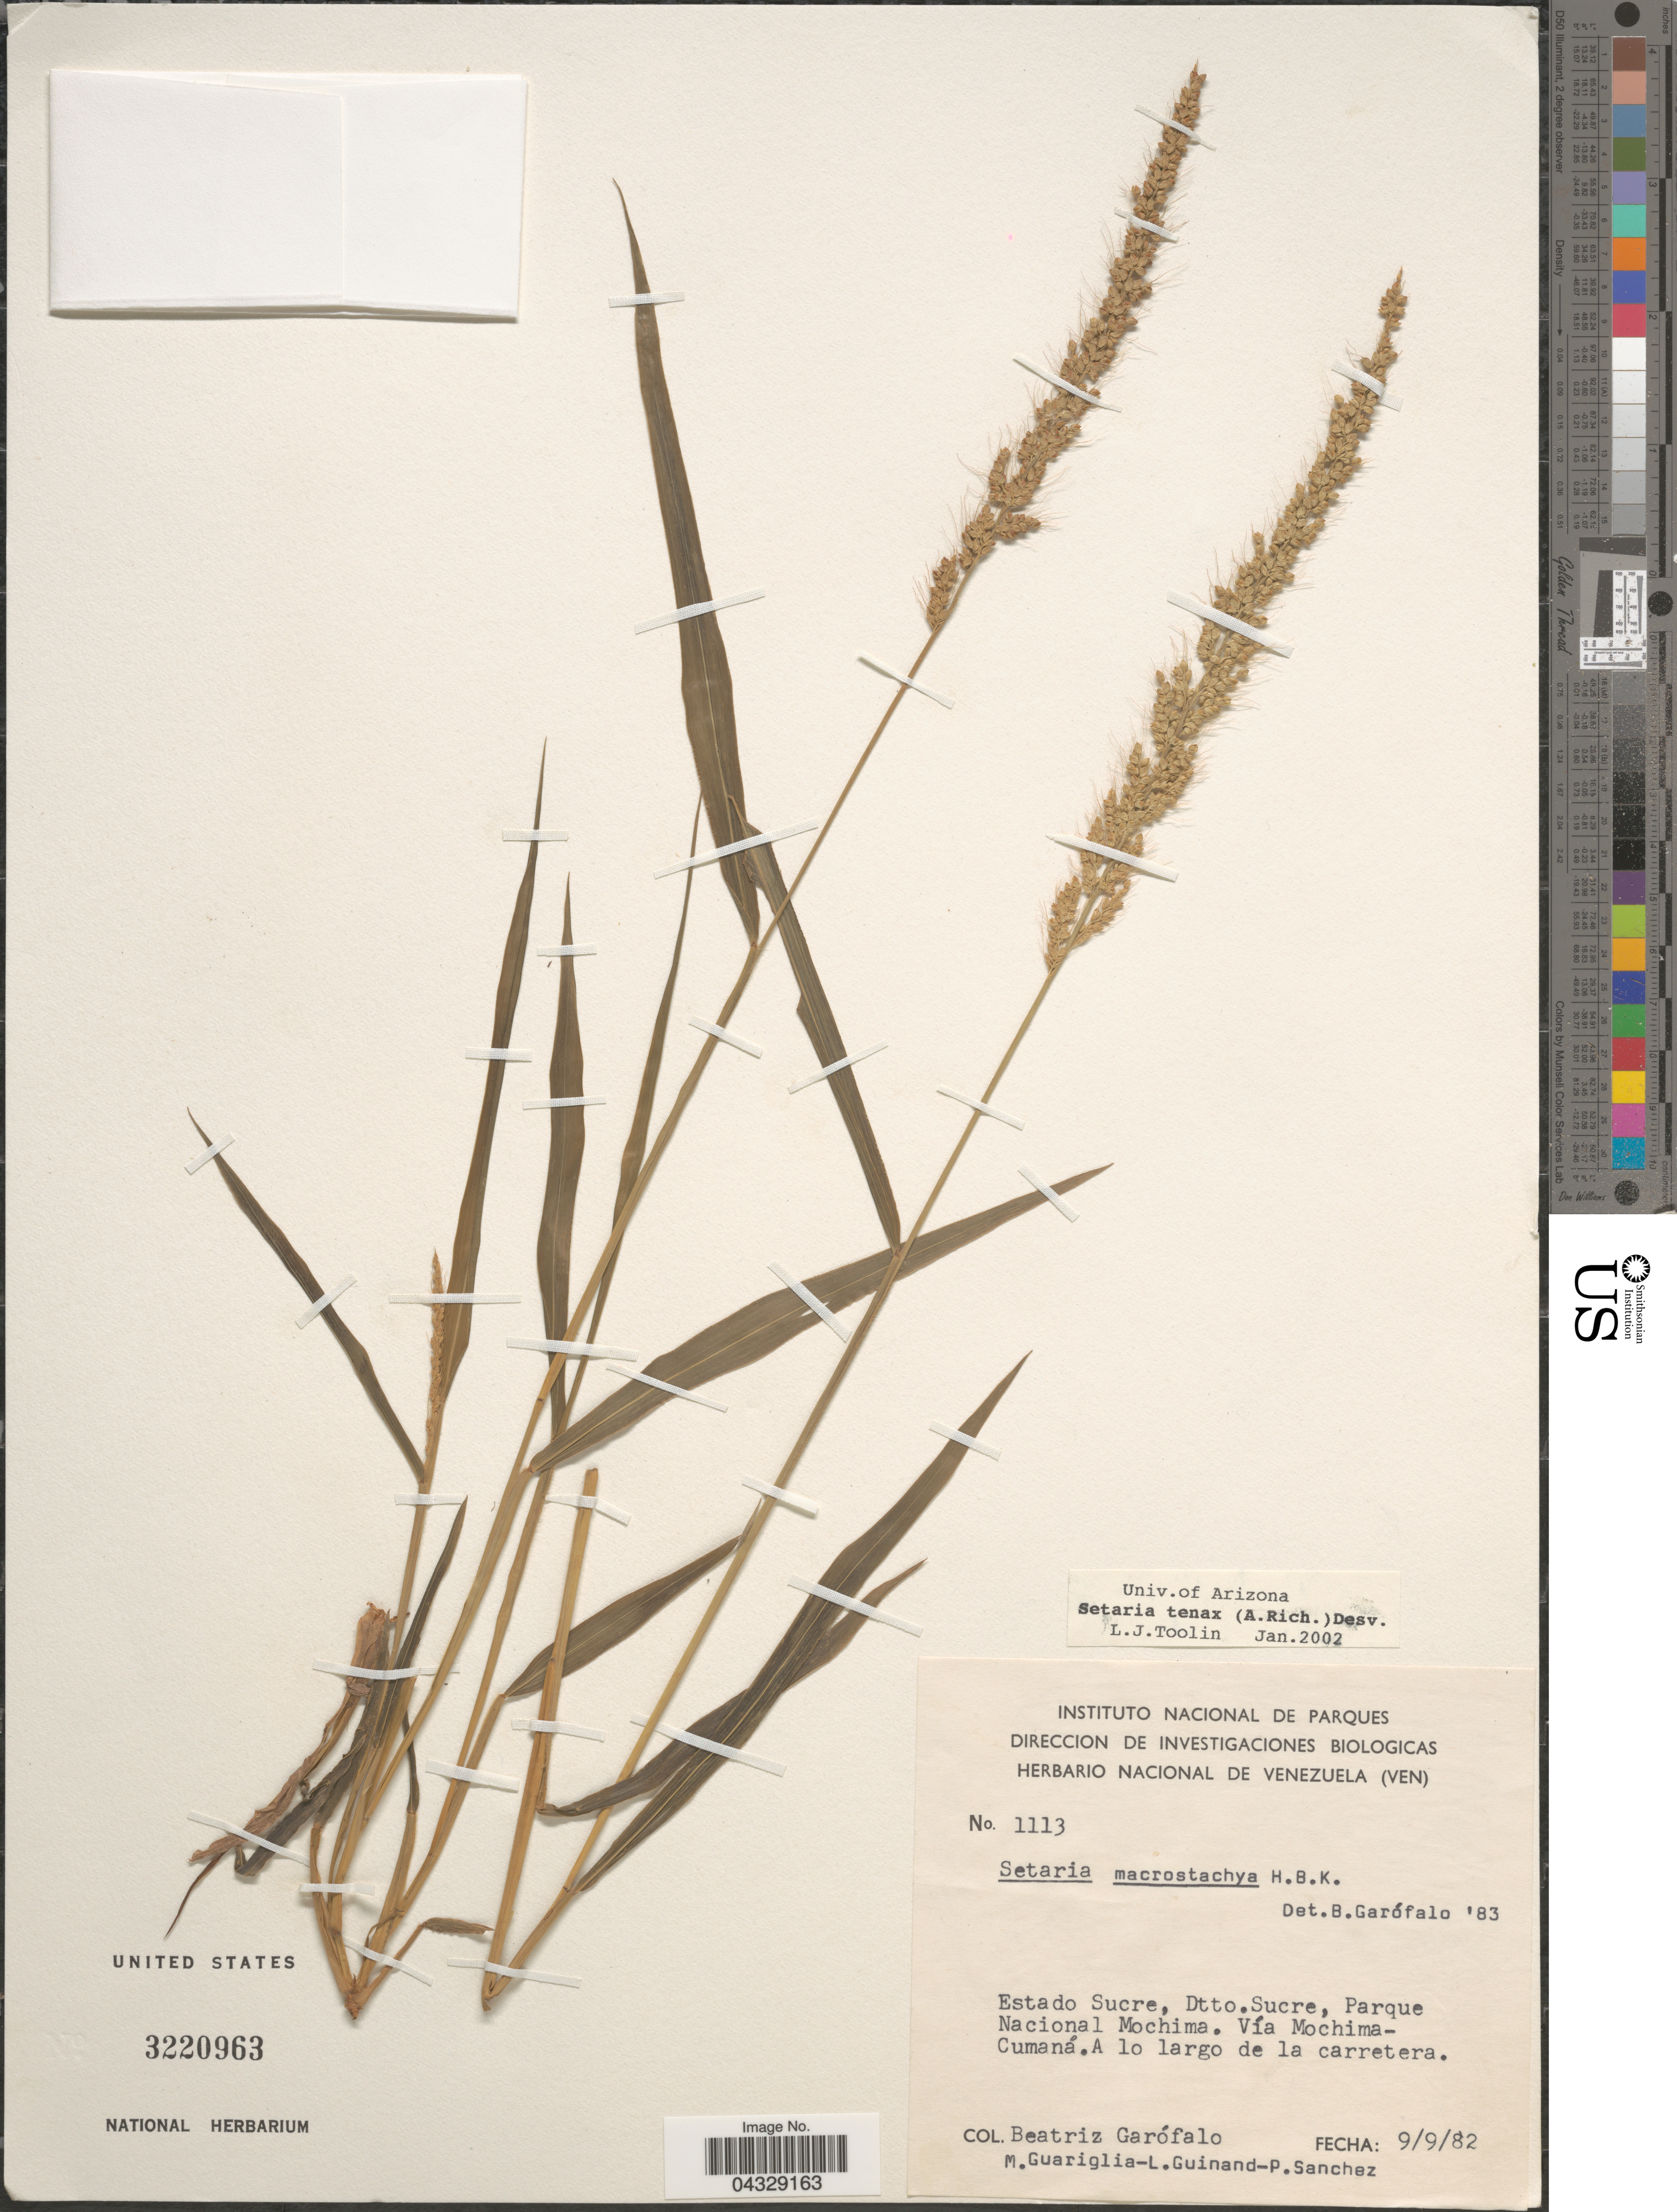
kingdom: Plantae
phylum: Tracheophyta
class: Liliopsida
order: Poales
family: Poaceae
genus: Setaria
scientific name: Setaria tenax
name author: (Rich.) Desv.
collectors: B. Garofalo, M. Guariglia, L. Guinand & P. Sanchez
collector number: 1113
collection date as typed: Transcribed d/m/y: 9/9/82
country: Venezuela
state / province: Sucre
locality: Dtto. Sucre, Parque Nacional Mochima. Vía Mochima-Cumaná. A lo largo de la carretera.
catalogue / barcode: US 3220963